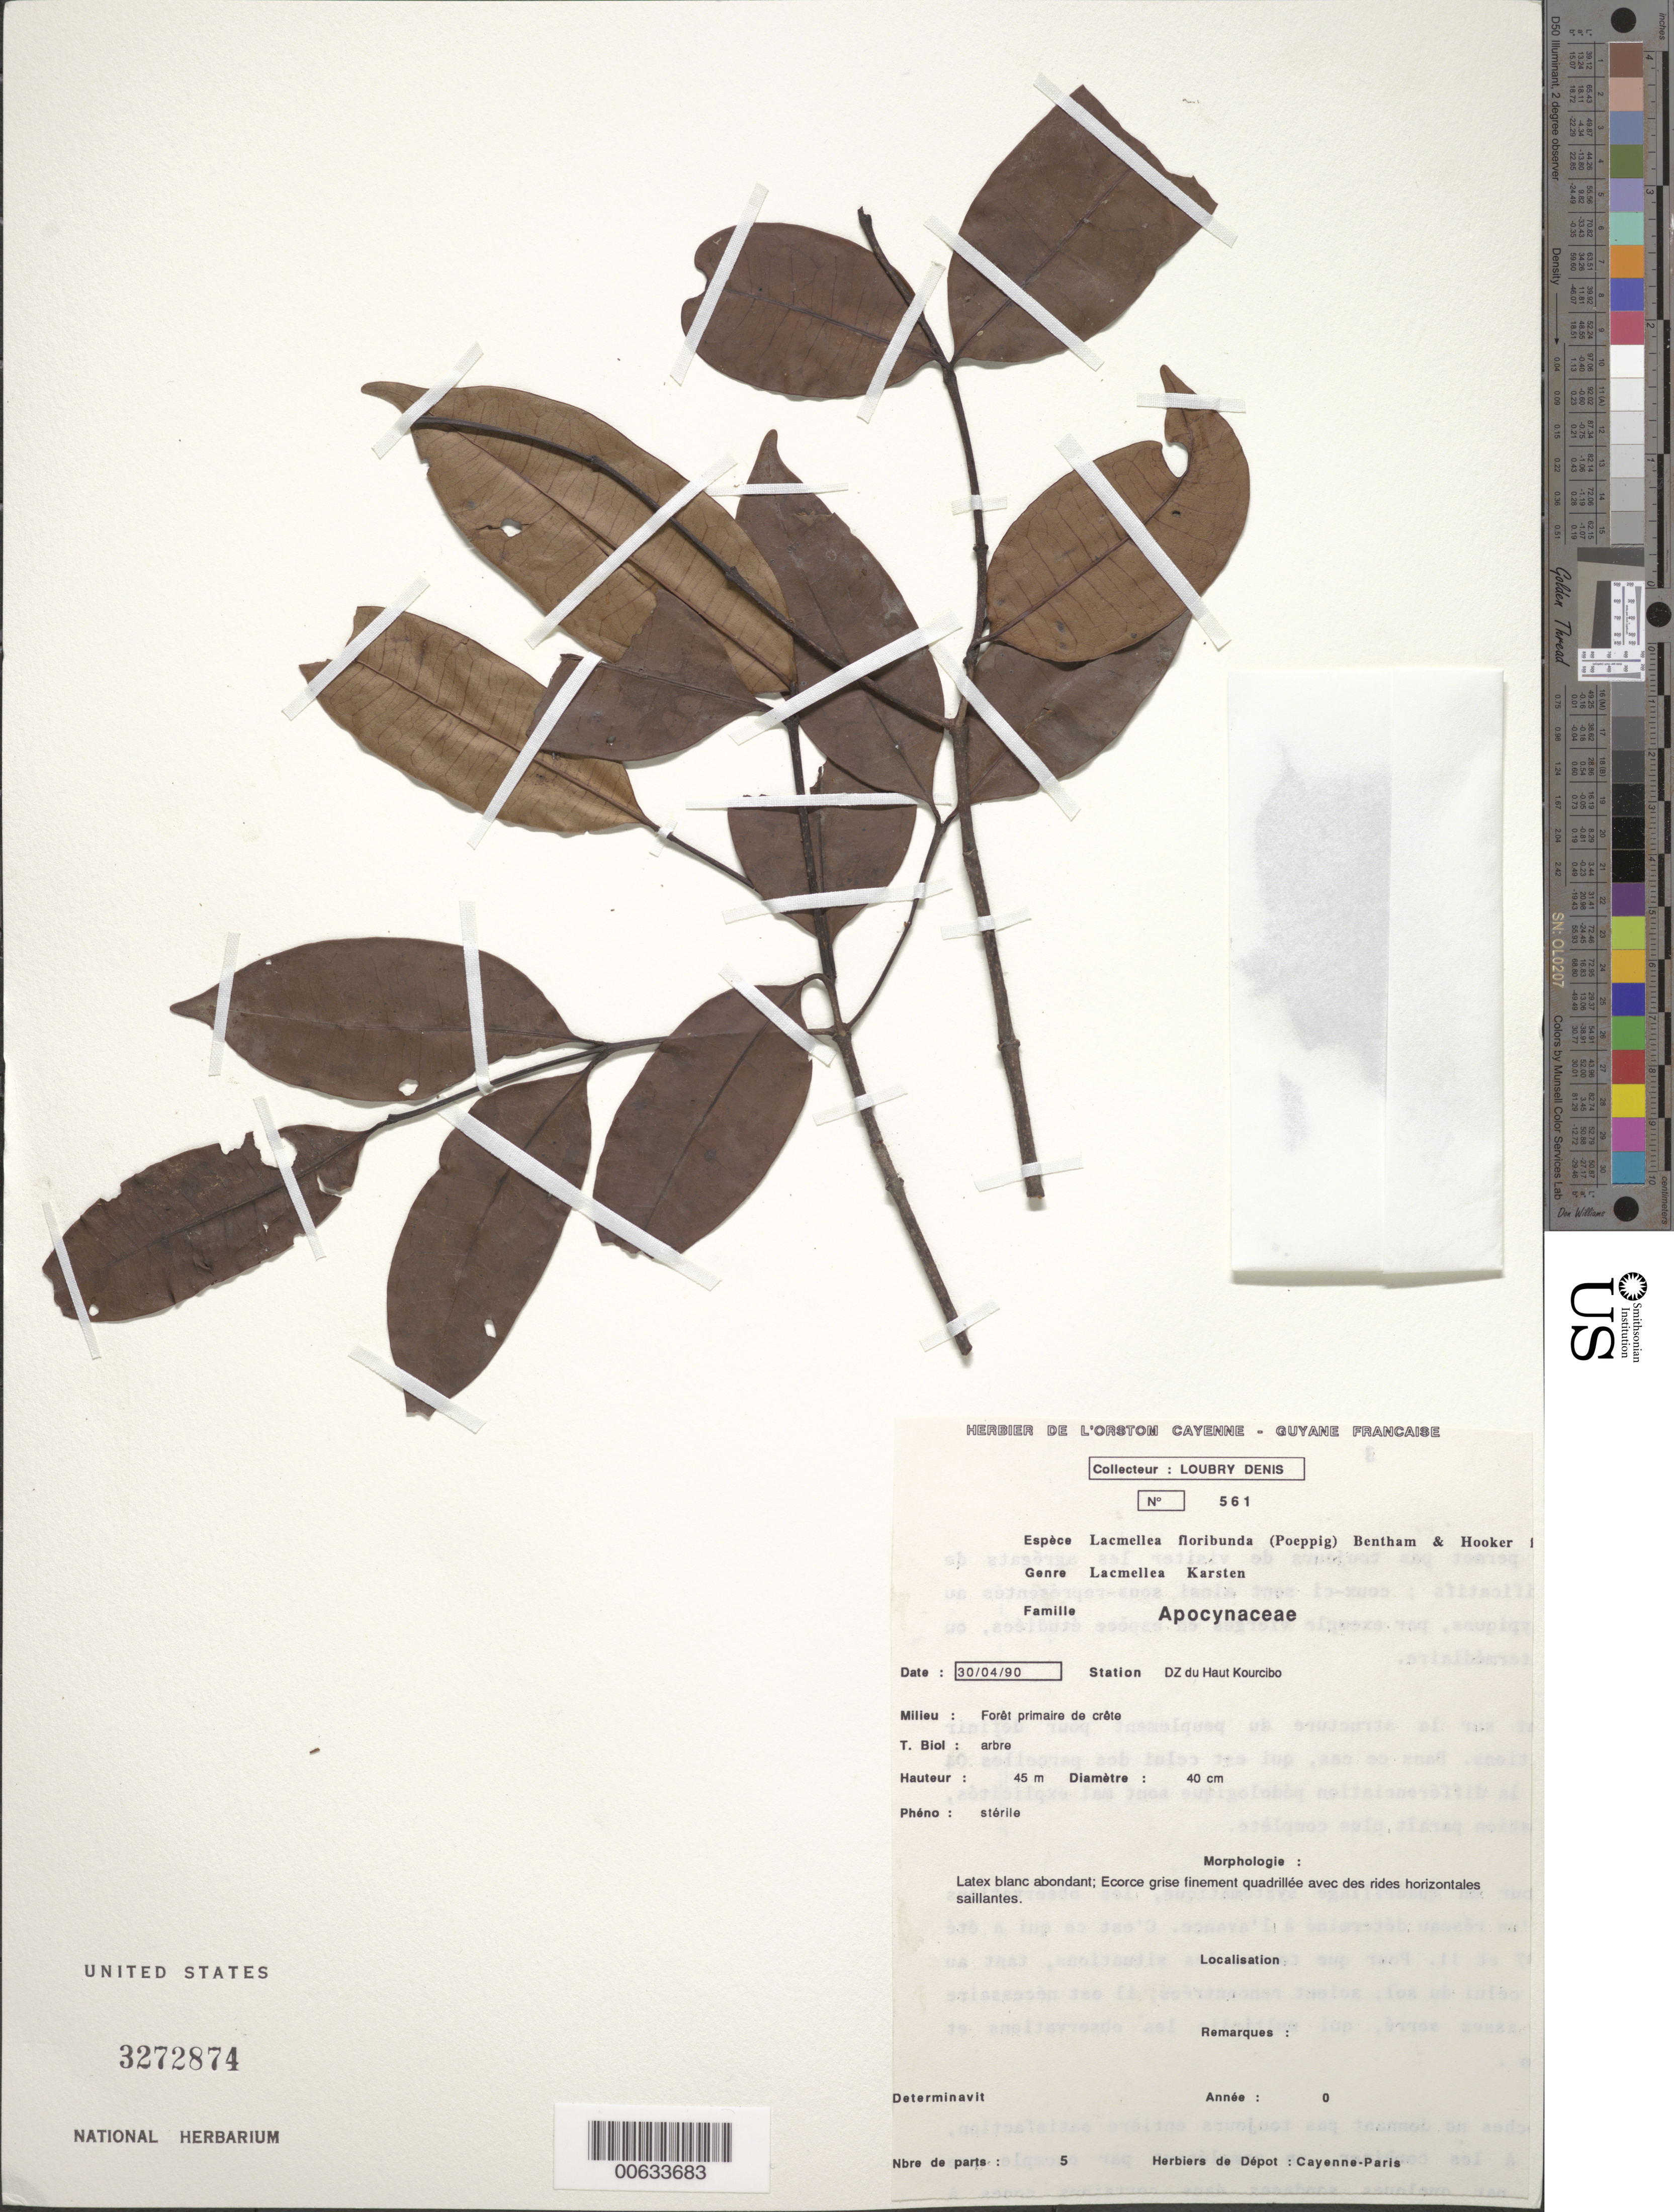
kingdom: Plantae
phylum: Tracheophyta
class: Magnoliopsida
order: Gentianales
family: Apocynaceae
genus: Lacmellea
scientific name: Lacmellea floribunda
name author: (Poepp.) Benth. & Hook. f.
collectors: D. Loubry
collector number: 561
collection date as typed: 30-Apr-90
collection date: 1990-04-30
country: French Guiana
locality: DZ du Haut Kourcibo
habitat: Forêt primaire du crête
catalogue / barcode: US 3272874